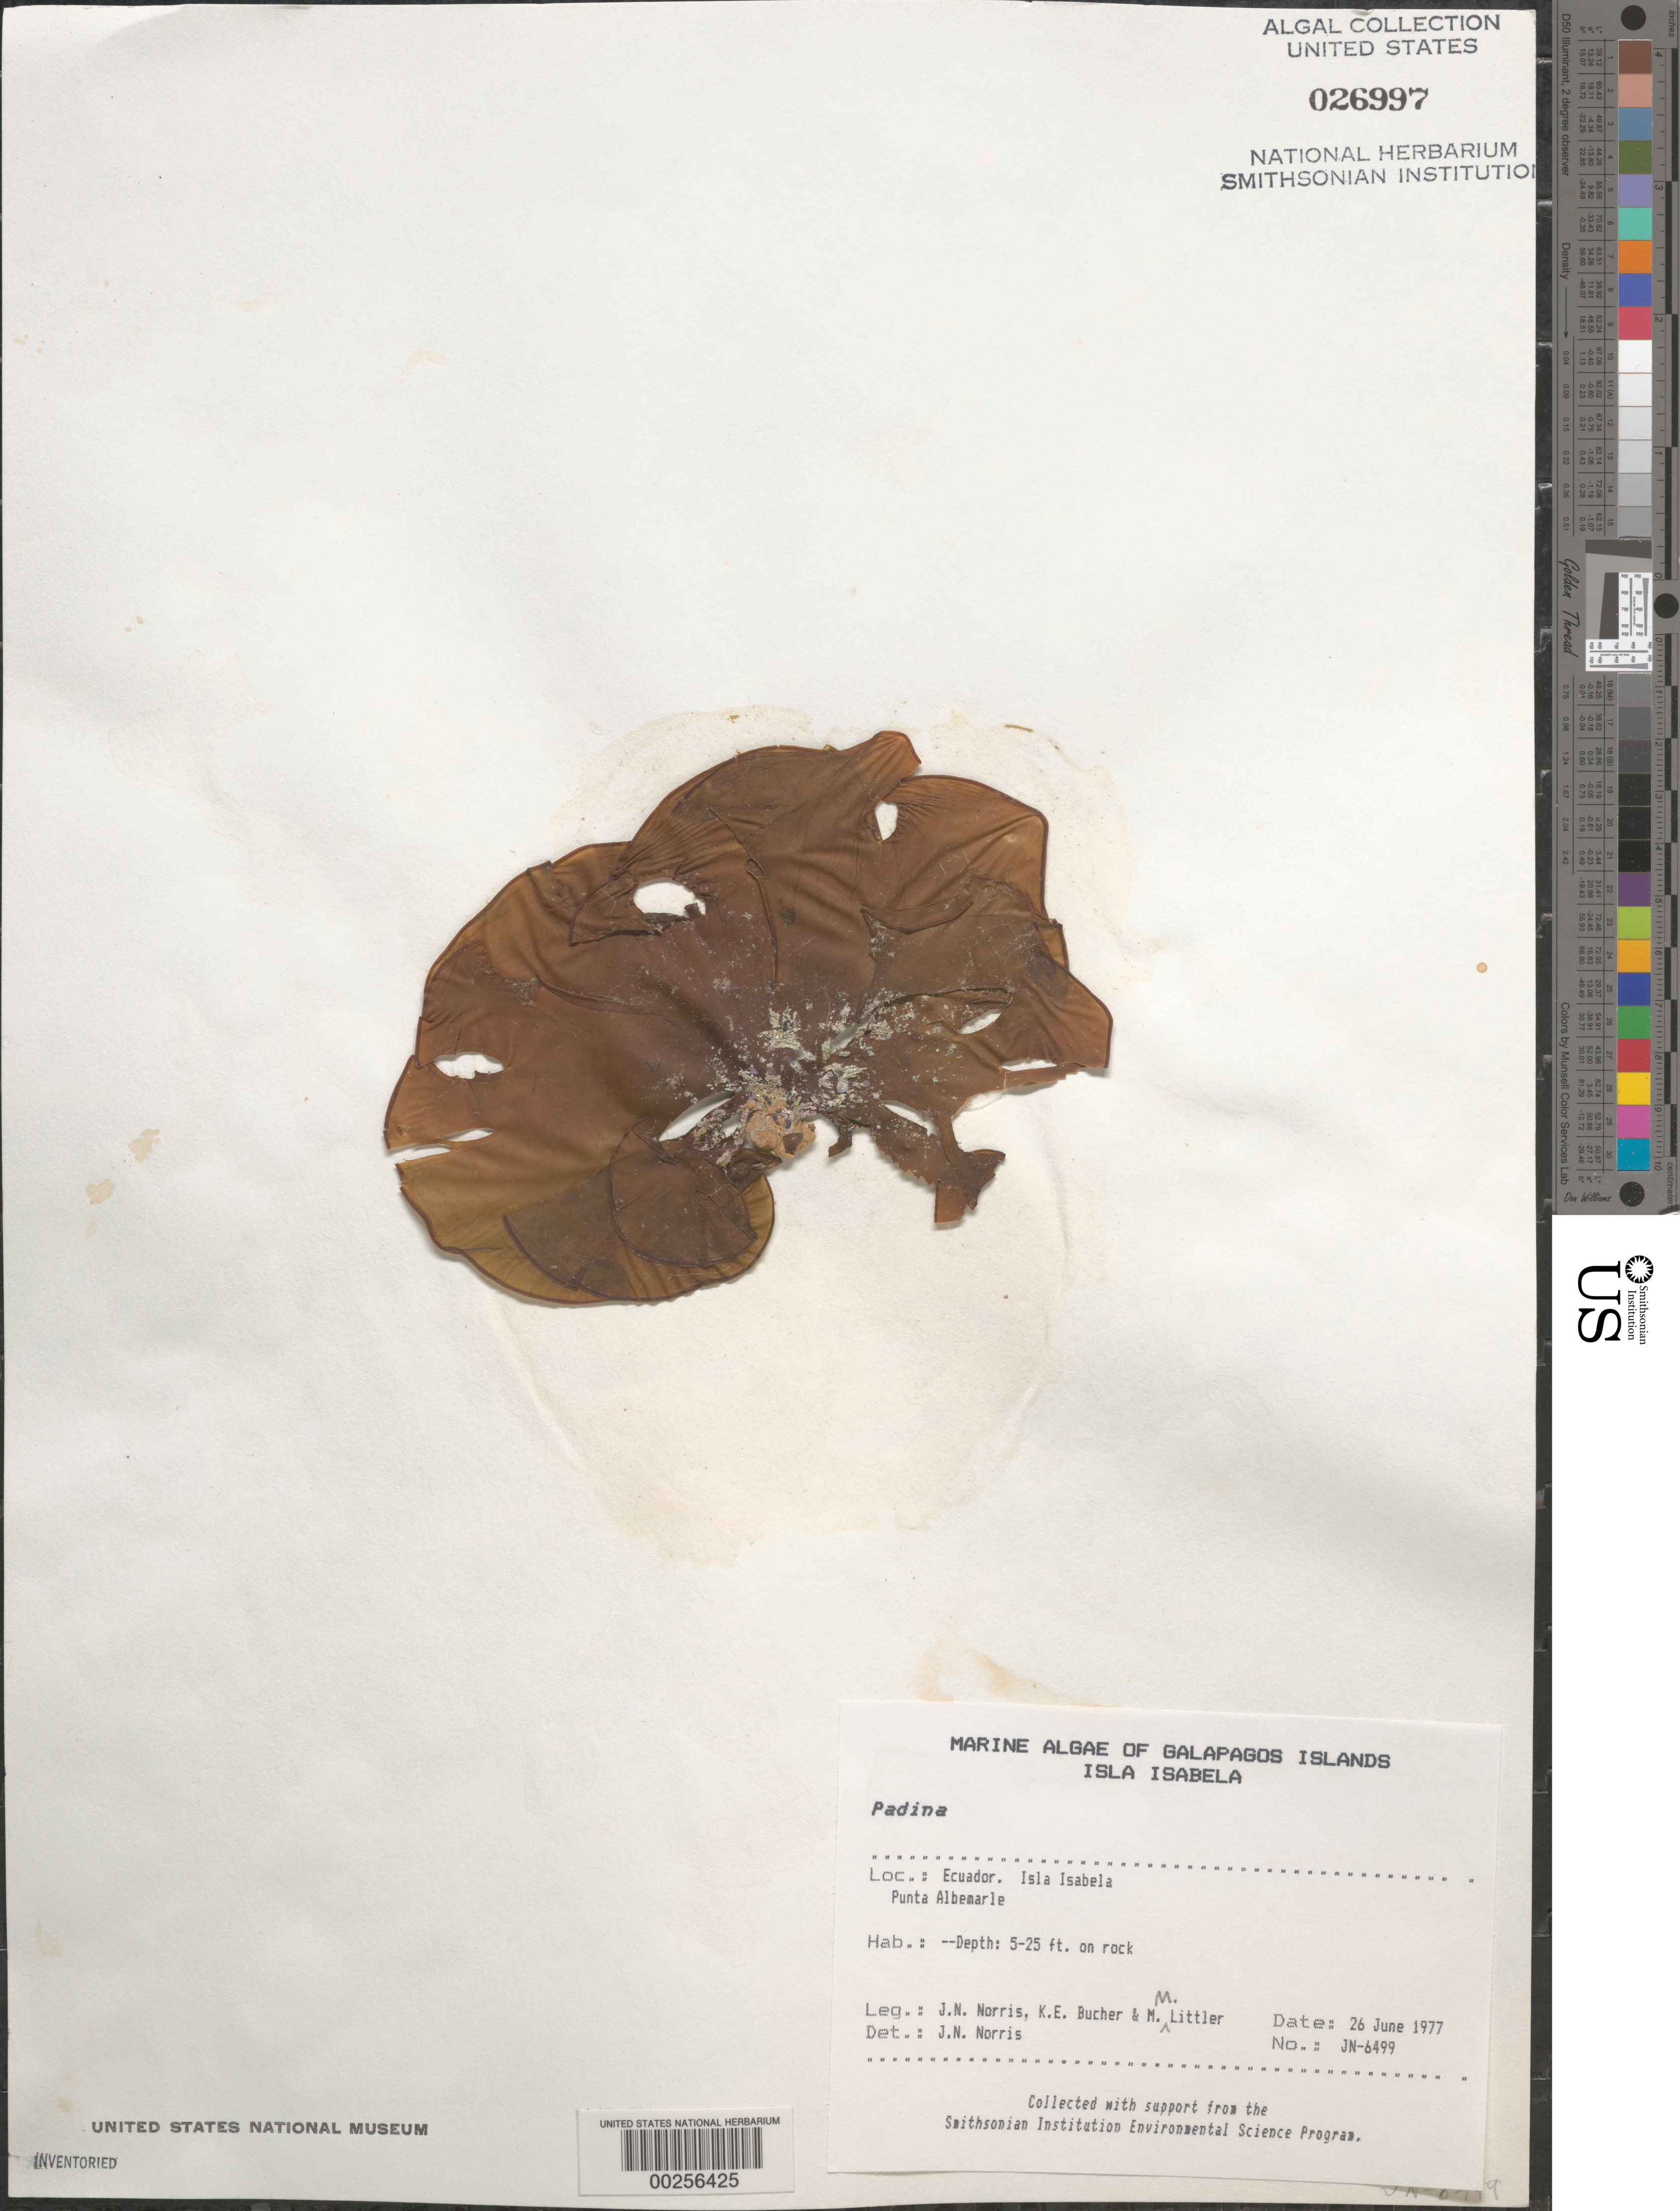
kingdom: Chromista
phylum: Ochrophyta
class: Phaeophyceae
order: Dictyotales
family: Dictyotaceae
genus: Padina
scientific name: Padina sp.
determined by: Norris, James N.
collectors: J. N. Norris, K. E. Bucher & M. M. Littler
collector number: JN-6499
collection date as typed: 26 Jun 1977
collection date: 1977-06-26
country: Ecuador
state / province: Colón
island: Isabela [Albemarle]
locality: Punta Albemarle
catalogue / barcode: US 26997